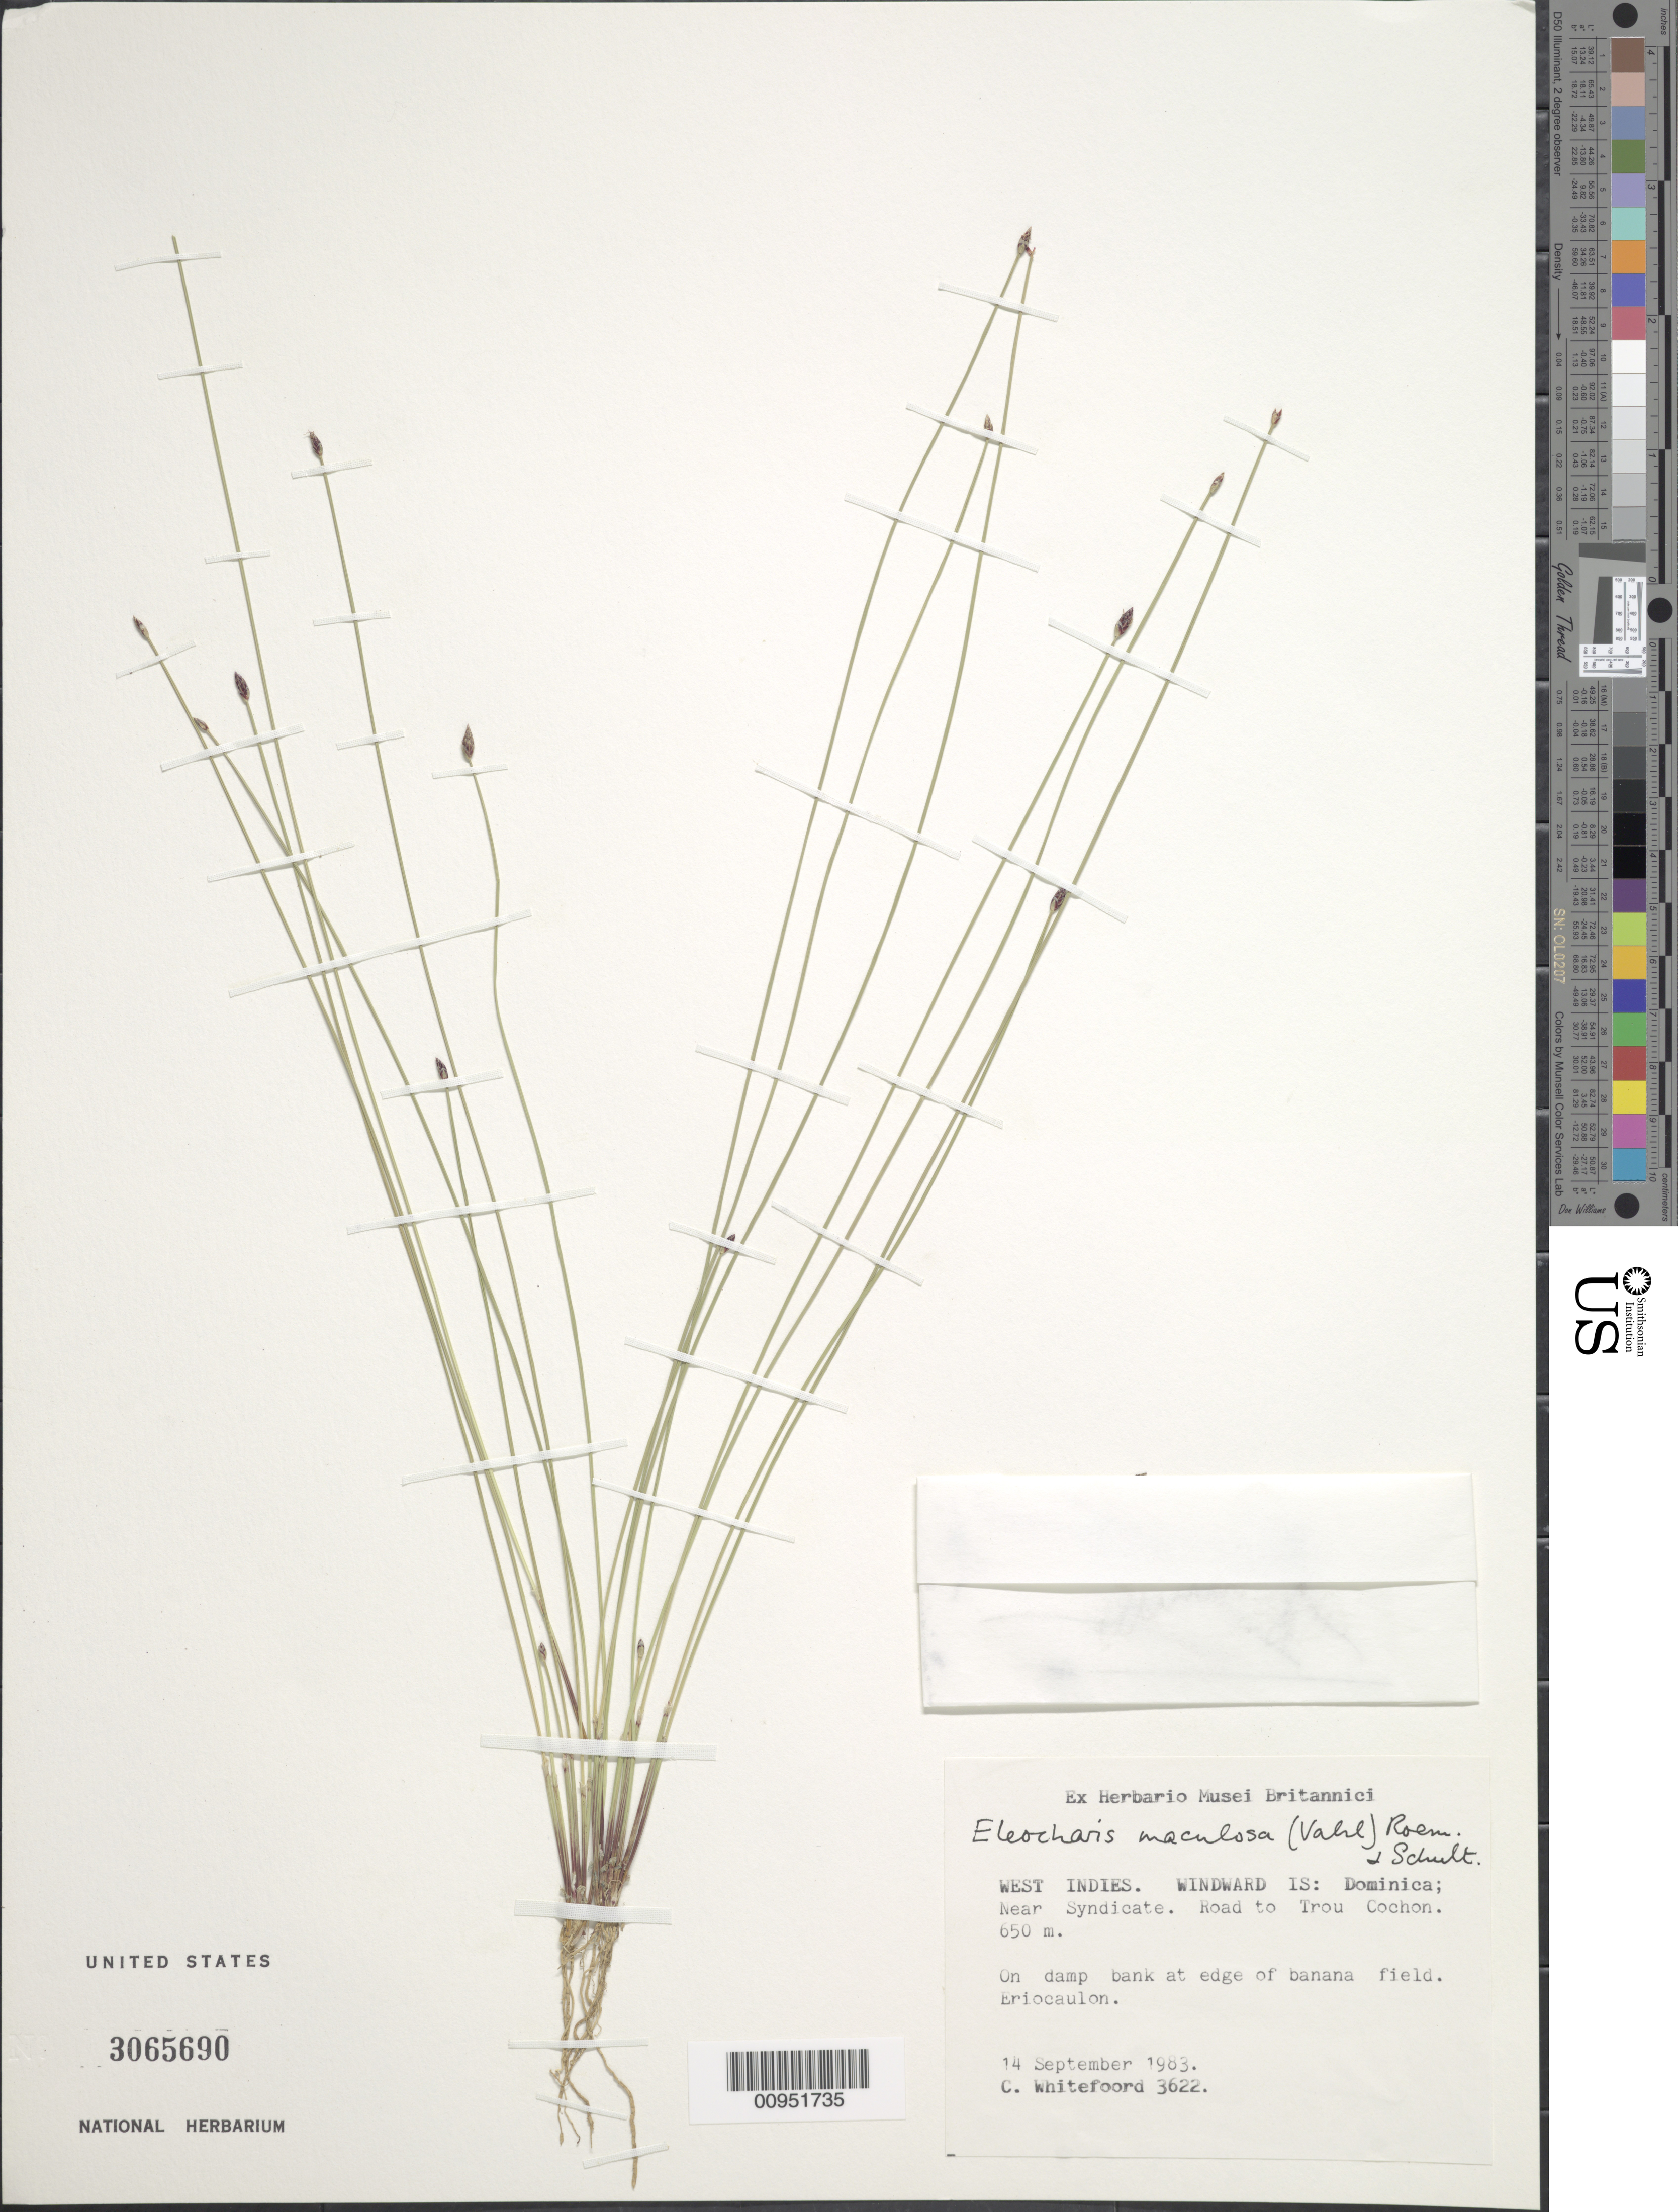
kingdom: Plantae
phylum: Tracheophyta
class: Liliopsida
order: Poales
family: Cyperaceae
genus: Eleocharis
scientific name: Eleocharis maculosa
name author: (Vahl) Roem. & Schult.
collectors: C. Whitefoord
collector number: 3622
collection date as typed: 14 Sep 1983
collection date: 1983-09-14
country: Dominica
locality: Near Syndicate, road to Trou Cochon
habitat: On damp bank at edge of banana field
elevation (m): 650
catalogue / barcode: US 3065690